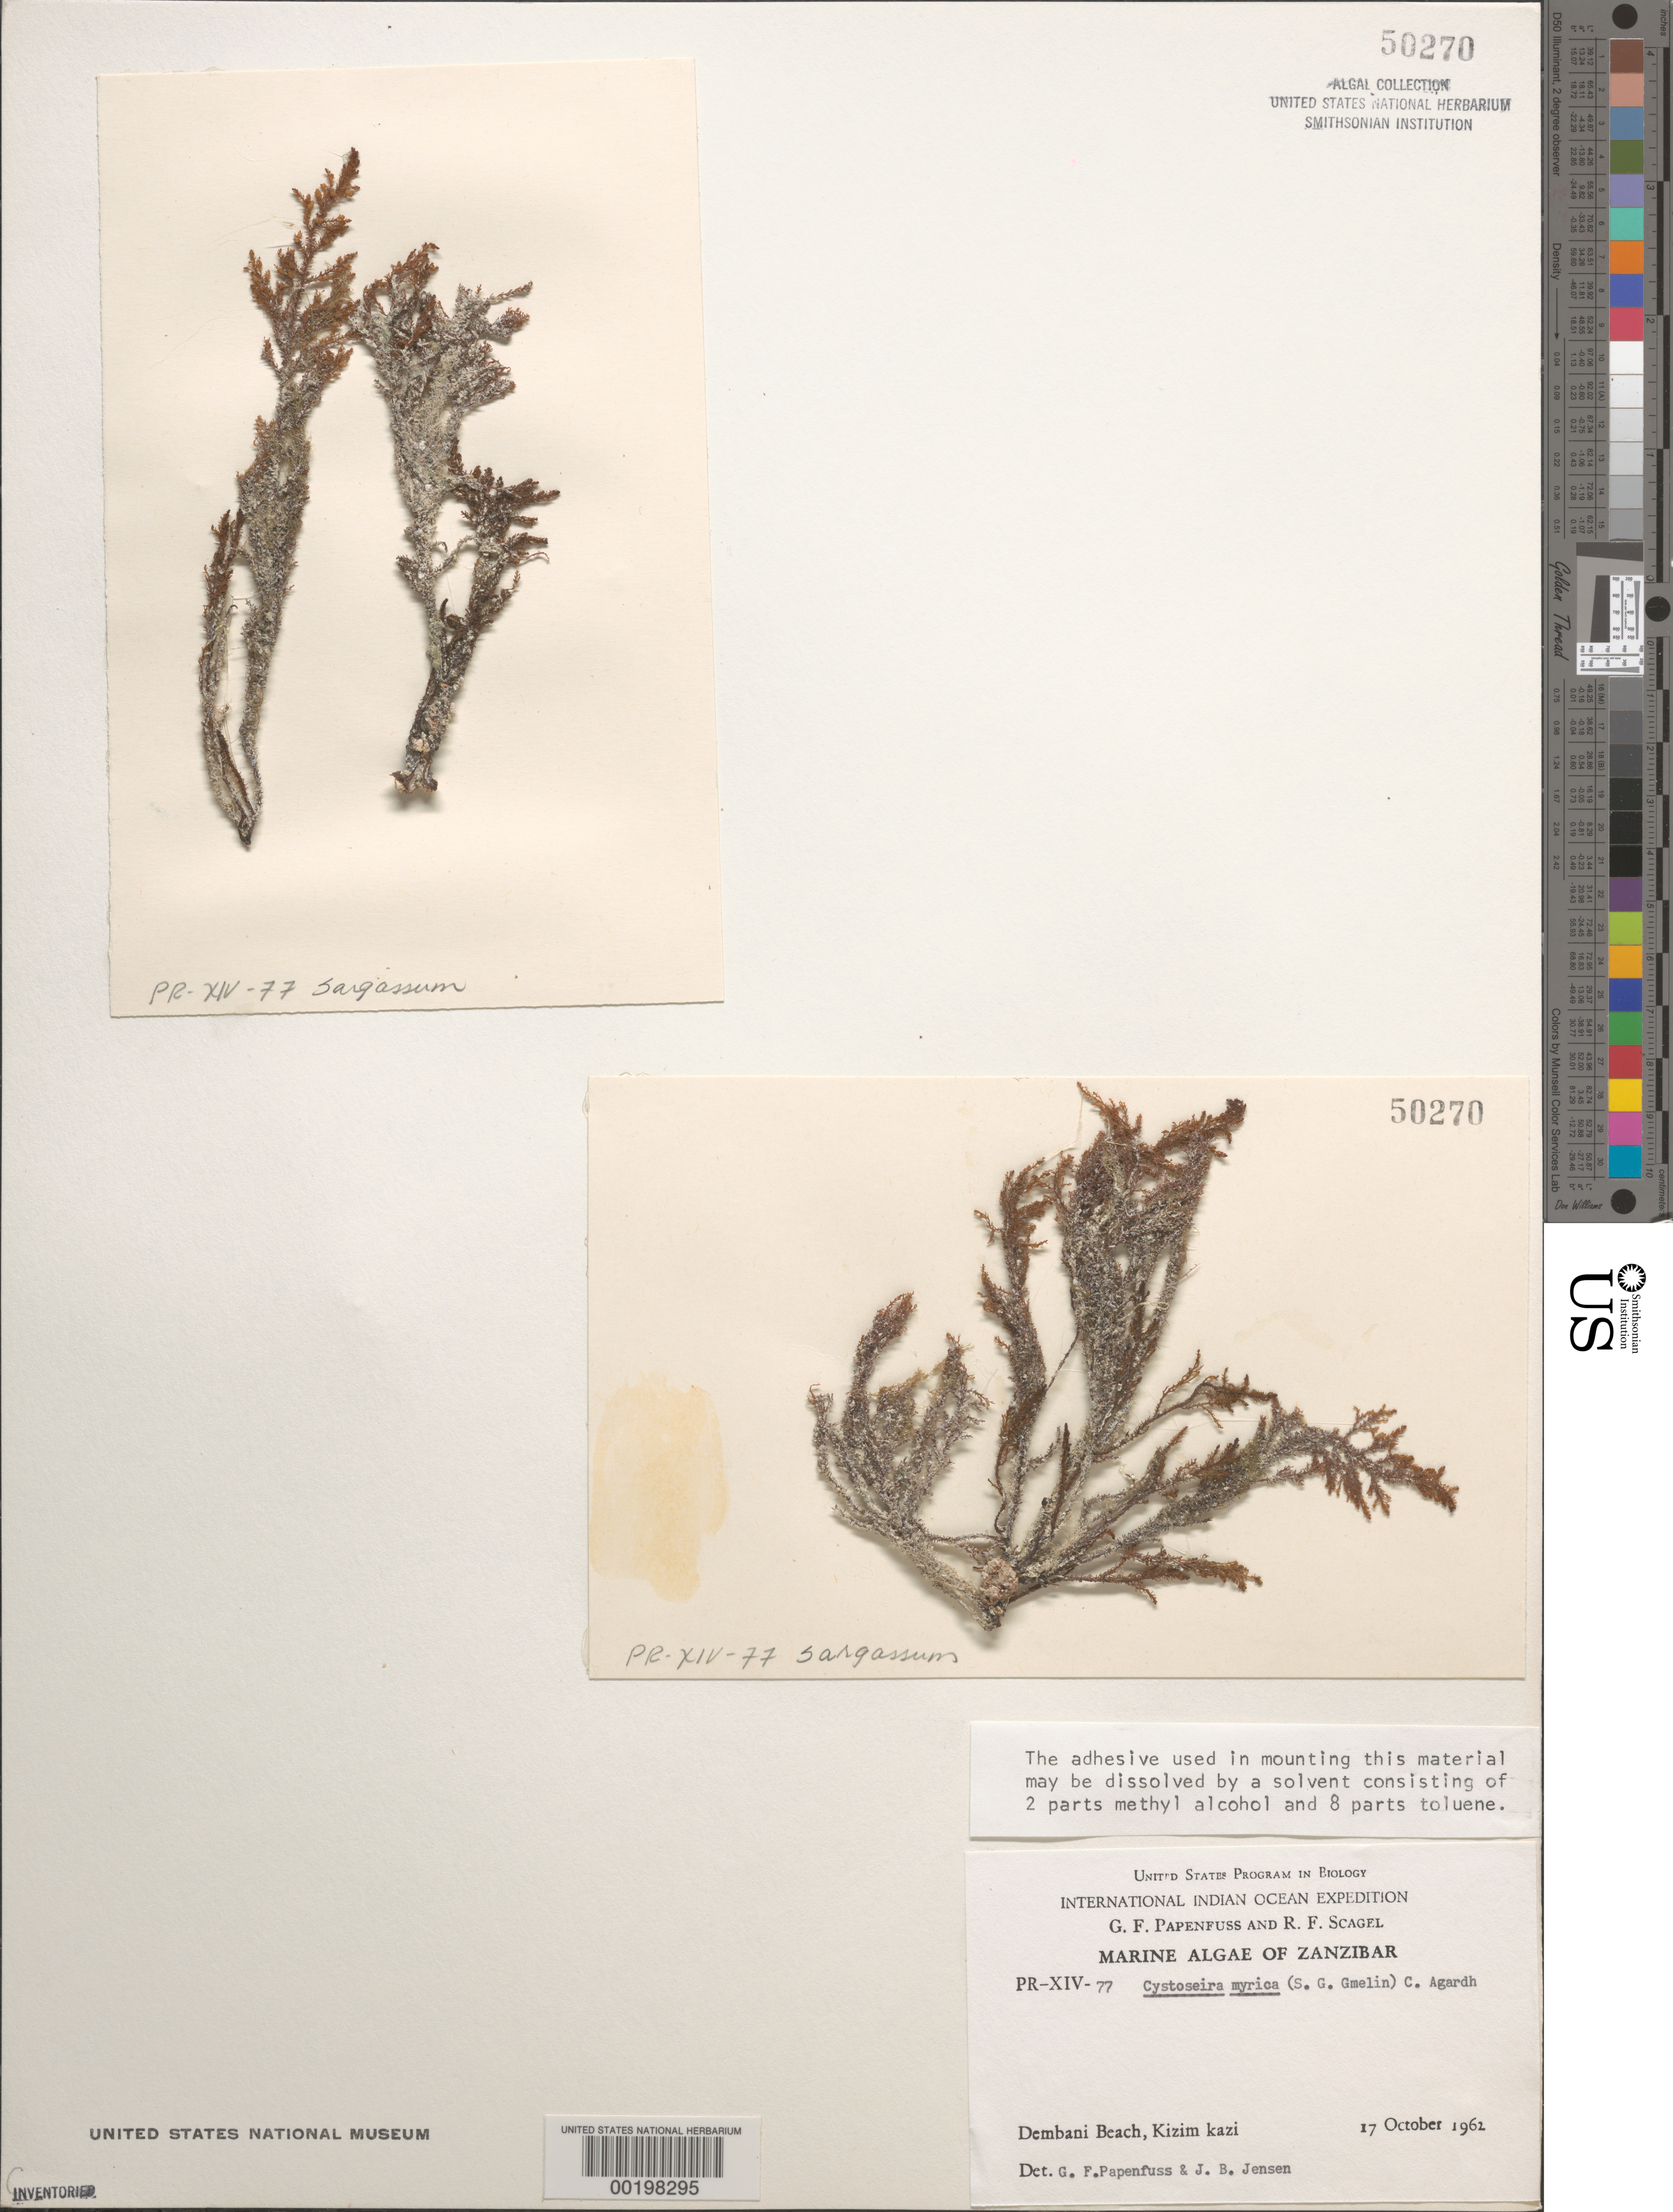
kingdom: Chromista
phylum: Ochrophyta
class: Phaeophyceae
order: Fucales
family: Sargassaceae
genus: Cystoseira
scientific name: Cystoseira myrica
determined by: Papenfuss, G. F.; Jensen, J. B.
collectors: G. Papenfuss & R. F. Scagel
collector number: PR-XIV-77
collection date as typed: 17 Oct 1962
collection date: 1962-10-17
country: Tanzania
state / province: Zanzibar Central/South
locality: Kizimkazi, Dembani Beach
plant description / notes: International Indian Ocean Expedition, 1962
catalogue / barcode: US 50270